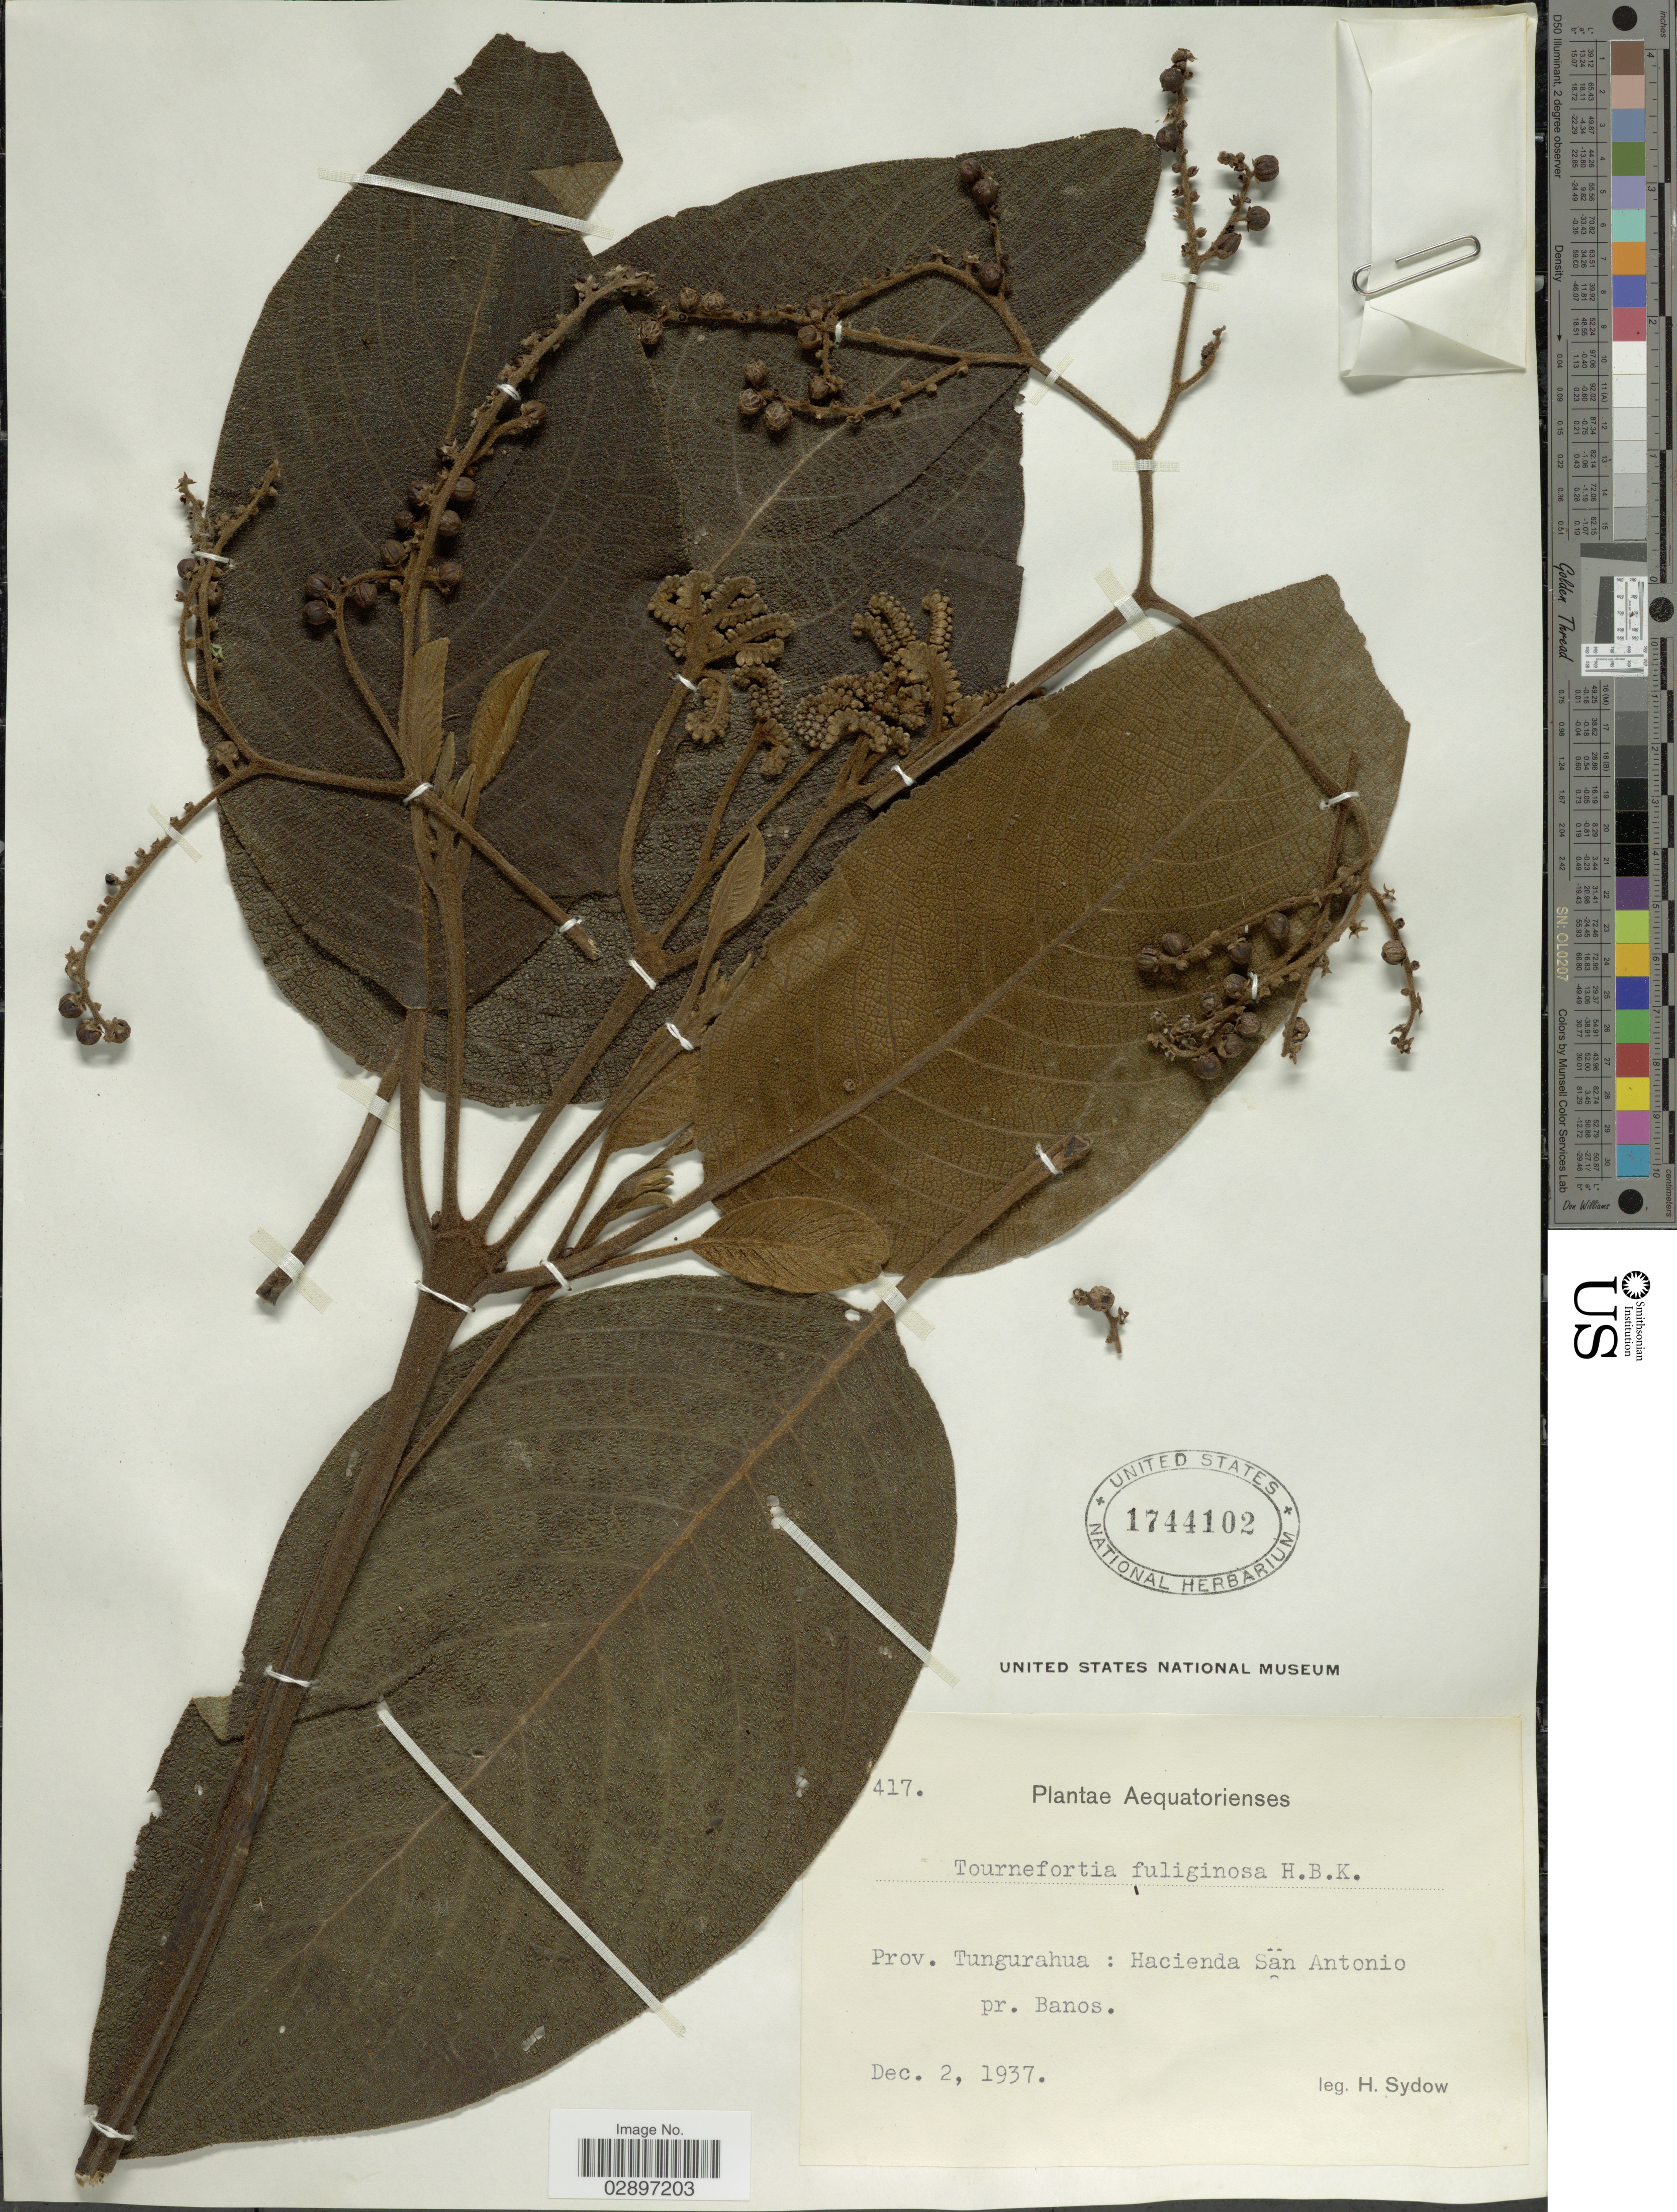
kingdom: Plantae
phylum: Tracheophyta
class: Magnoliopsida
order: Boraginales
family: Heliotropiaceae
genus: Tournefortia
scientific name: Tournefortia fuliginosa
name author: Kunth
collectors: H. Sydow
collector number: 417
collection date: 1937-12-02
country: Ecuador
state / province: Tungurahua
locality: Hacienda Sän Antonio pr. Banos.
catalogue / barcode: US 1744102